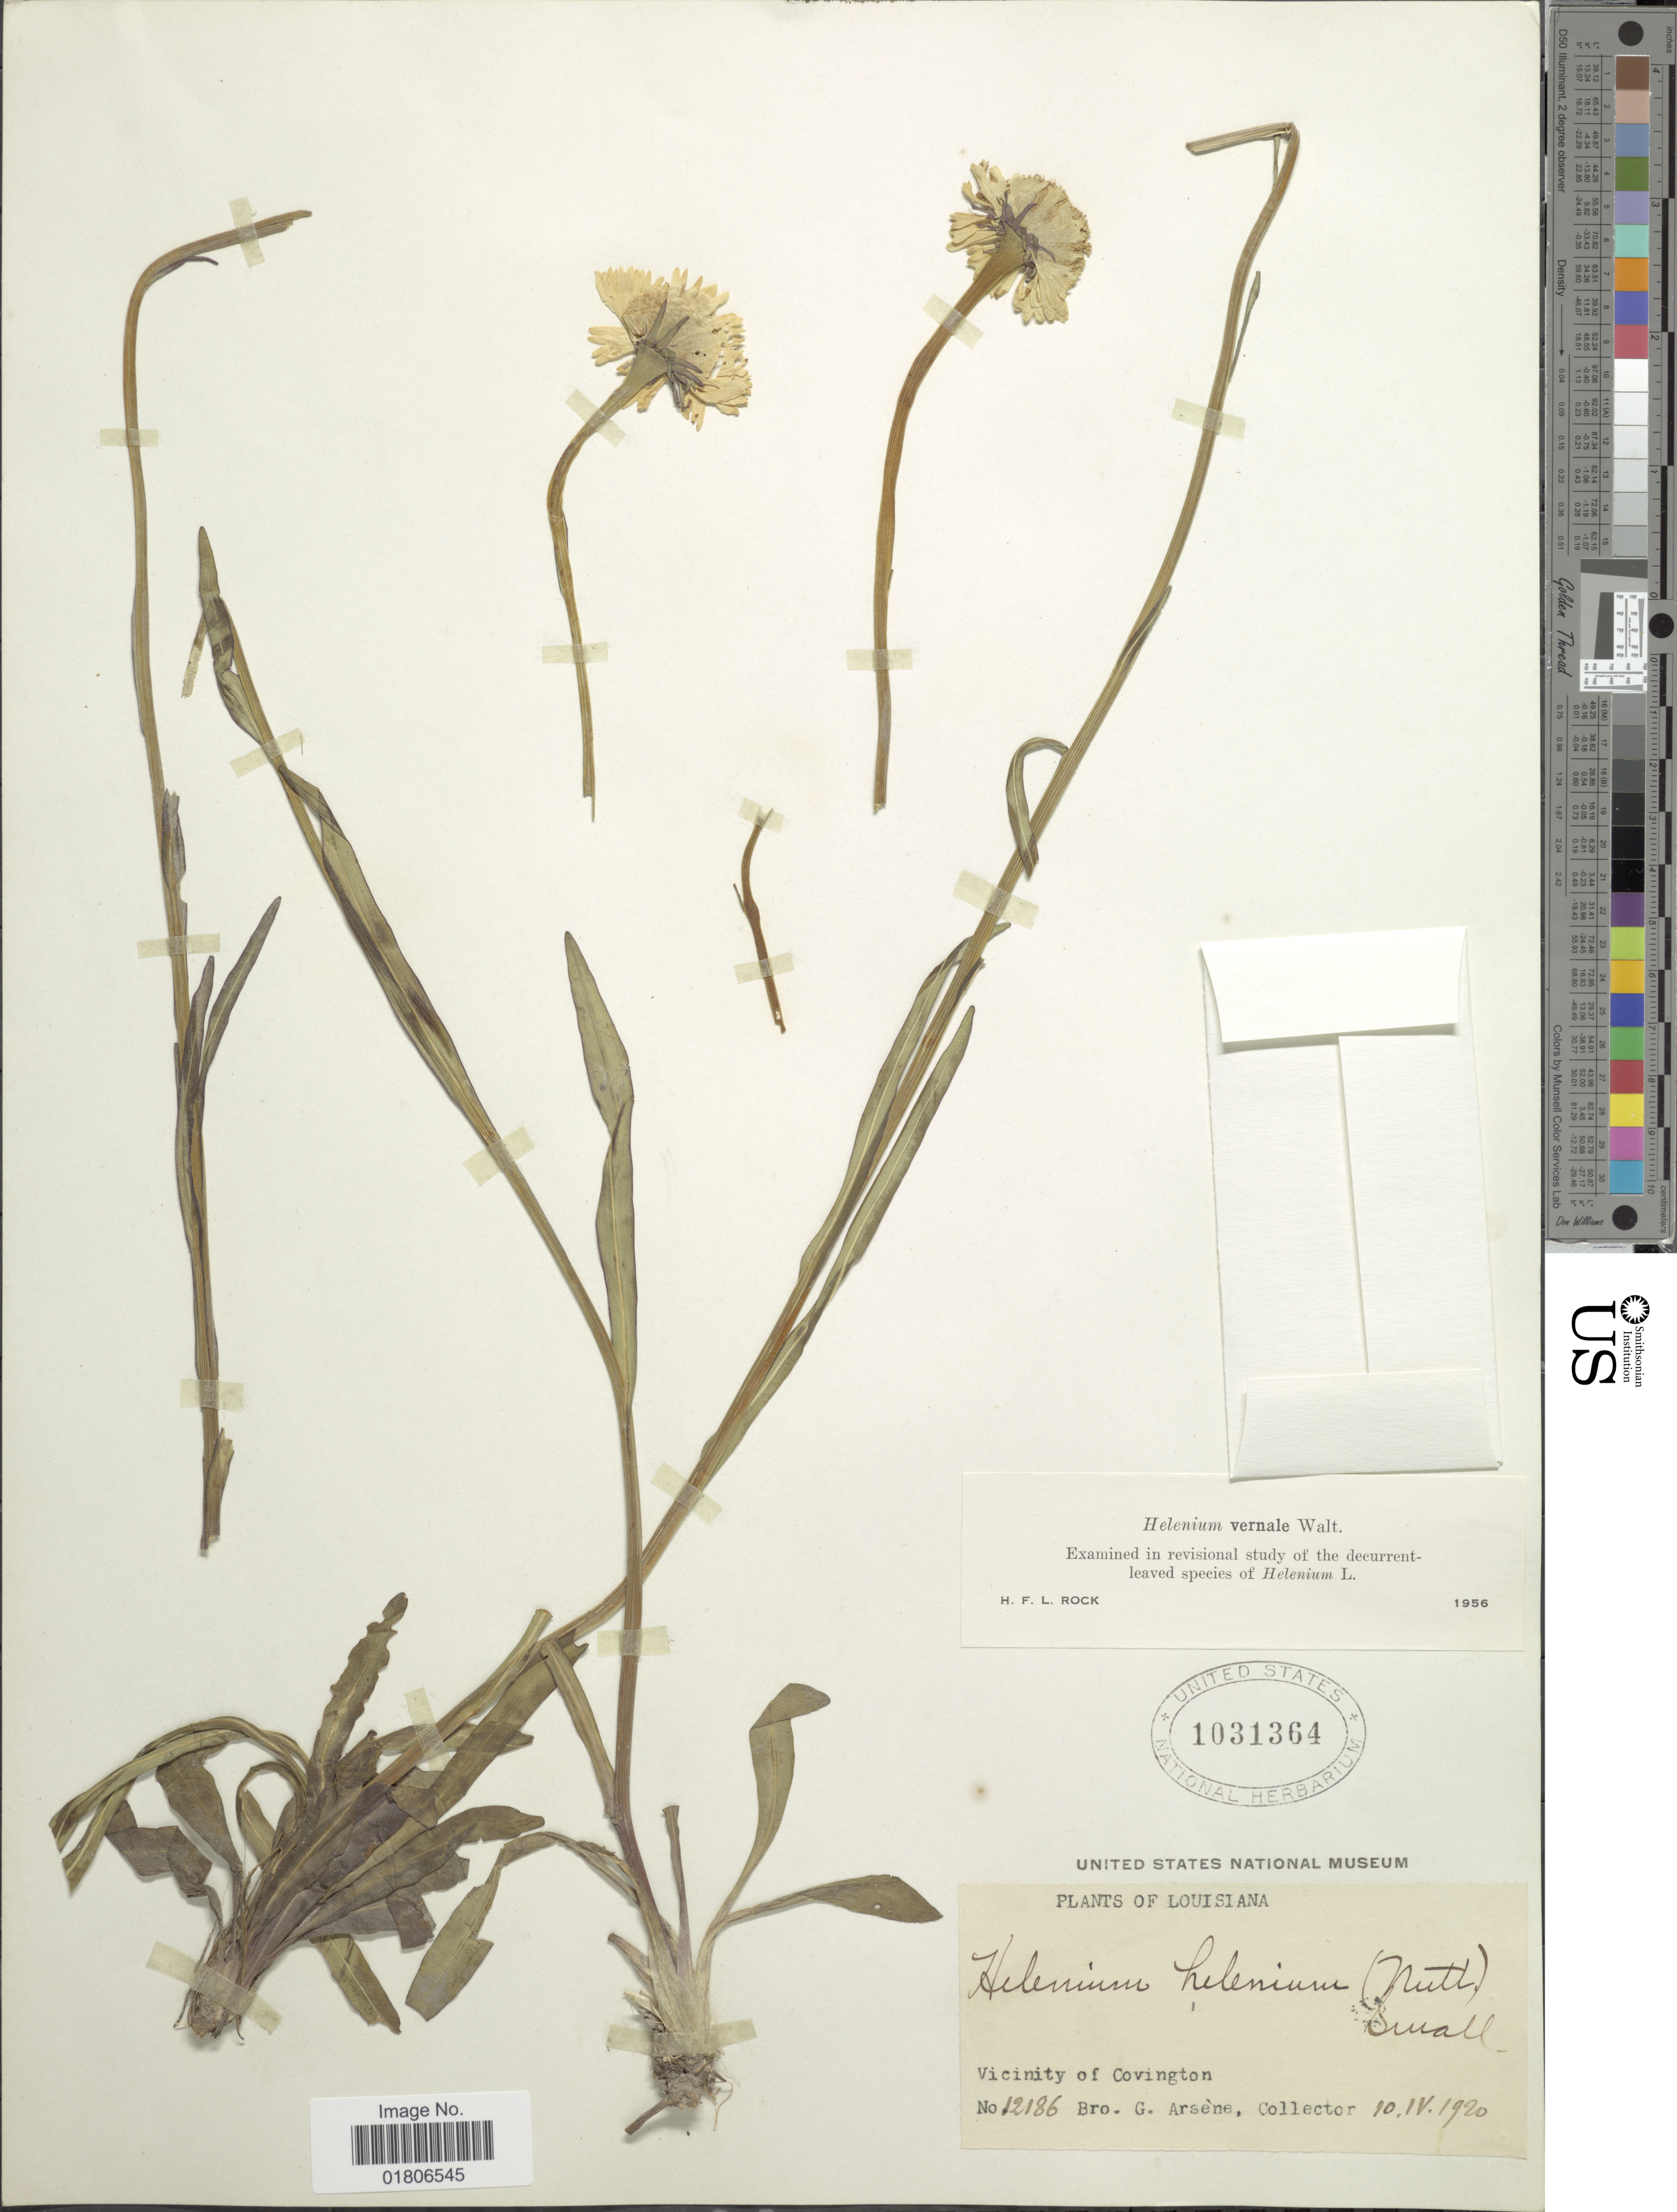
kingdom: Plantae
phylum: Tracheophyta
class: Magnoliopsida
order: Asterales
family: Asteraceae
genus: Helenium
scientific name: Helenium vernale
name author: Walter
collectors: Bro. G. Arsène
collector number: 12186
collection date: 1920-04-10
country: United States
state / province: Louisiana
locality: Vicinity of Covington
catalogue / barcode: US 1031364